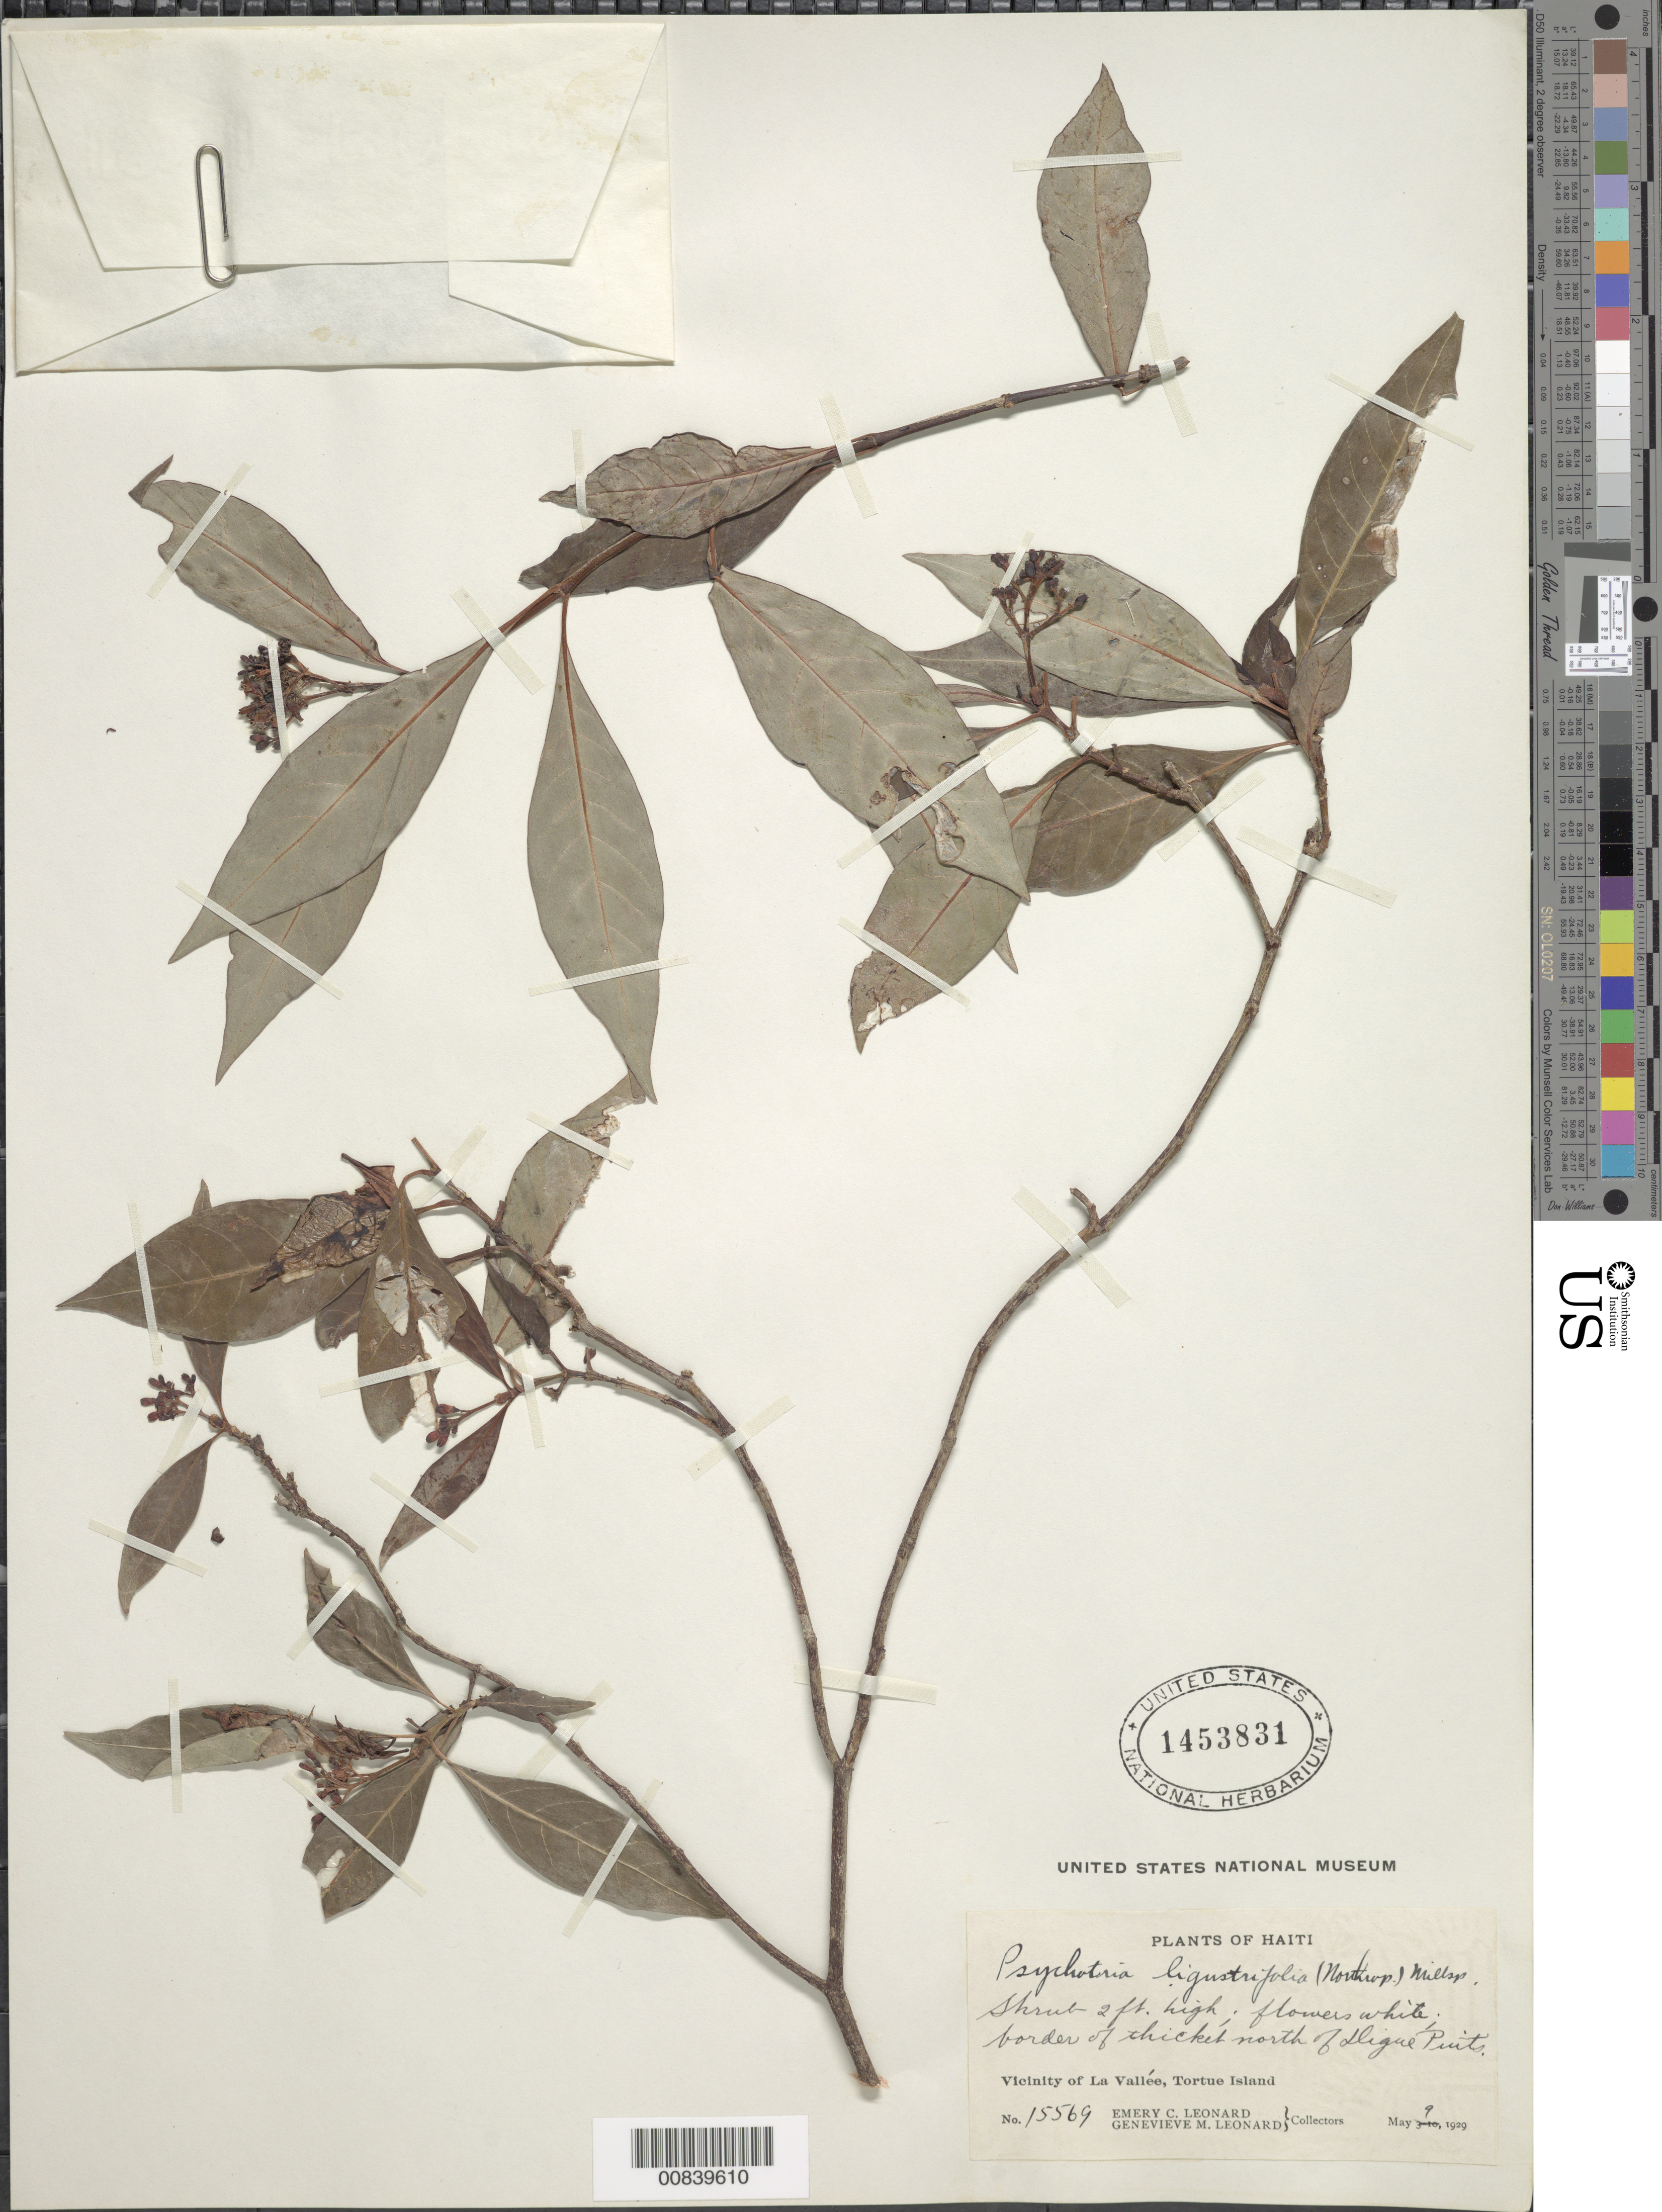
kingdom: Plantae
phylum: Tracheophyta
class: Magnoliopsida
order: Gentianales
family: Rubiaceae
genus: Psychotria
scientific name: Psychotria ligustrifolia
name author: (Northr.) Millsp.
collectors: E. C. Leonard & G. M. Leonard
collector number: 15569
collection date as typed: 09 May 1929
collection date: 1929-05-09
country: Bahamas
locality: Vicinity of La Vallée, Tortue Island. North of Digue Puits.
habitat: Border of thicket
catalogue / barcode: US 1453831